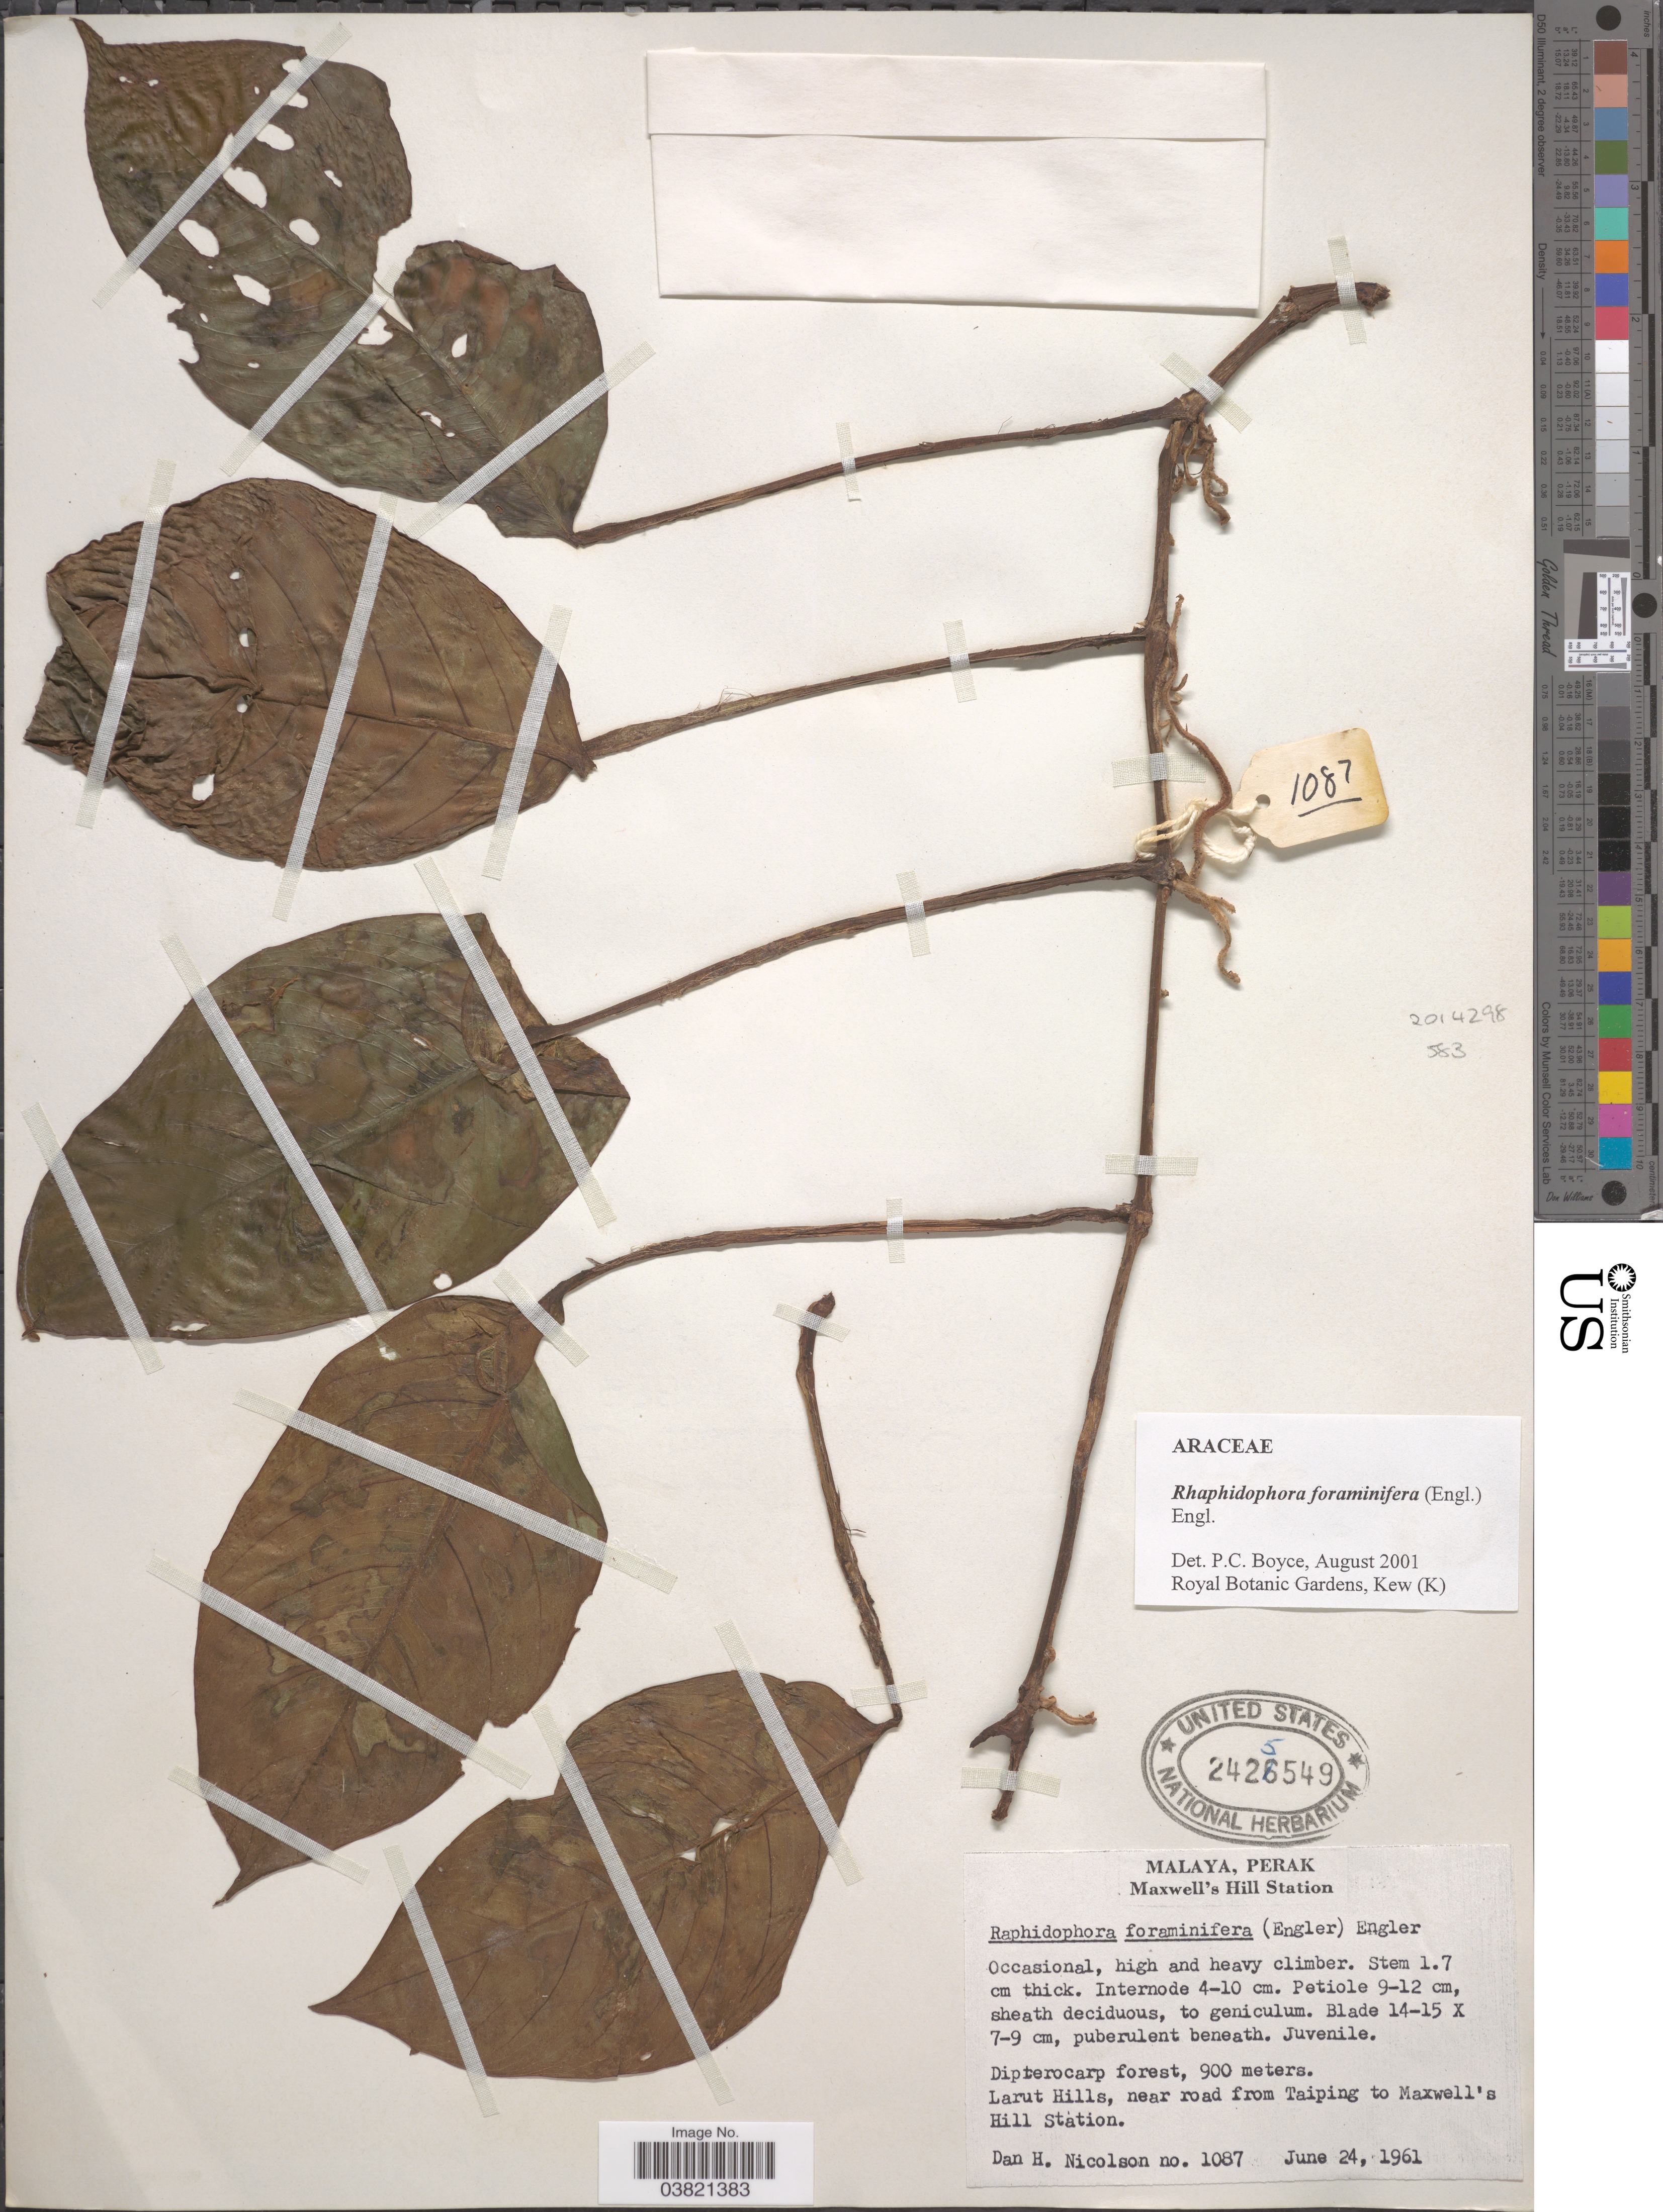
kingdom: Plantae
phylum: Tracheophyta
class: Liliopsida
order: Alismatales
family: Araceae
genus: Rhaphidophora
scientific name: Rhaphidophora foraminifera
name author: (Engl.) Engl.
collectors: D. H. Nicolson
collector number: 1087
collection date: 1961-06-24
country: Malaysia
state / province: Perak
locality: Malaya. Maxwell's Hill Station. Larut Hills, near road from Taiping to Maxwell's Hill Station.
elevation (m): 900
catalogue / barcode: US 2425549